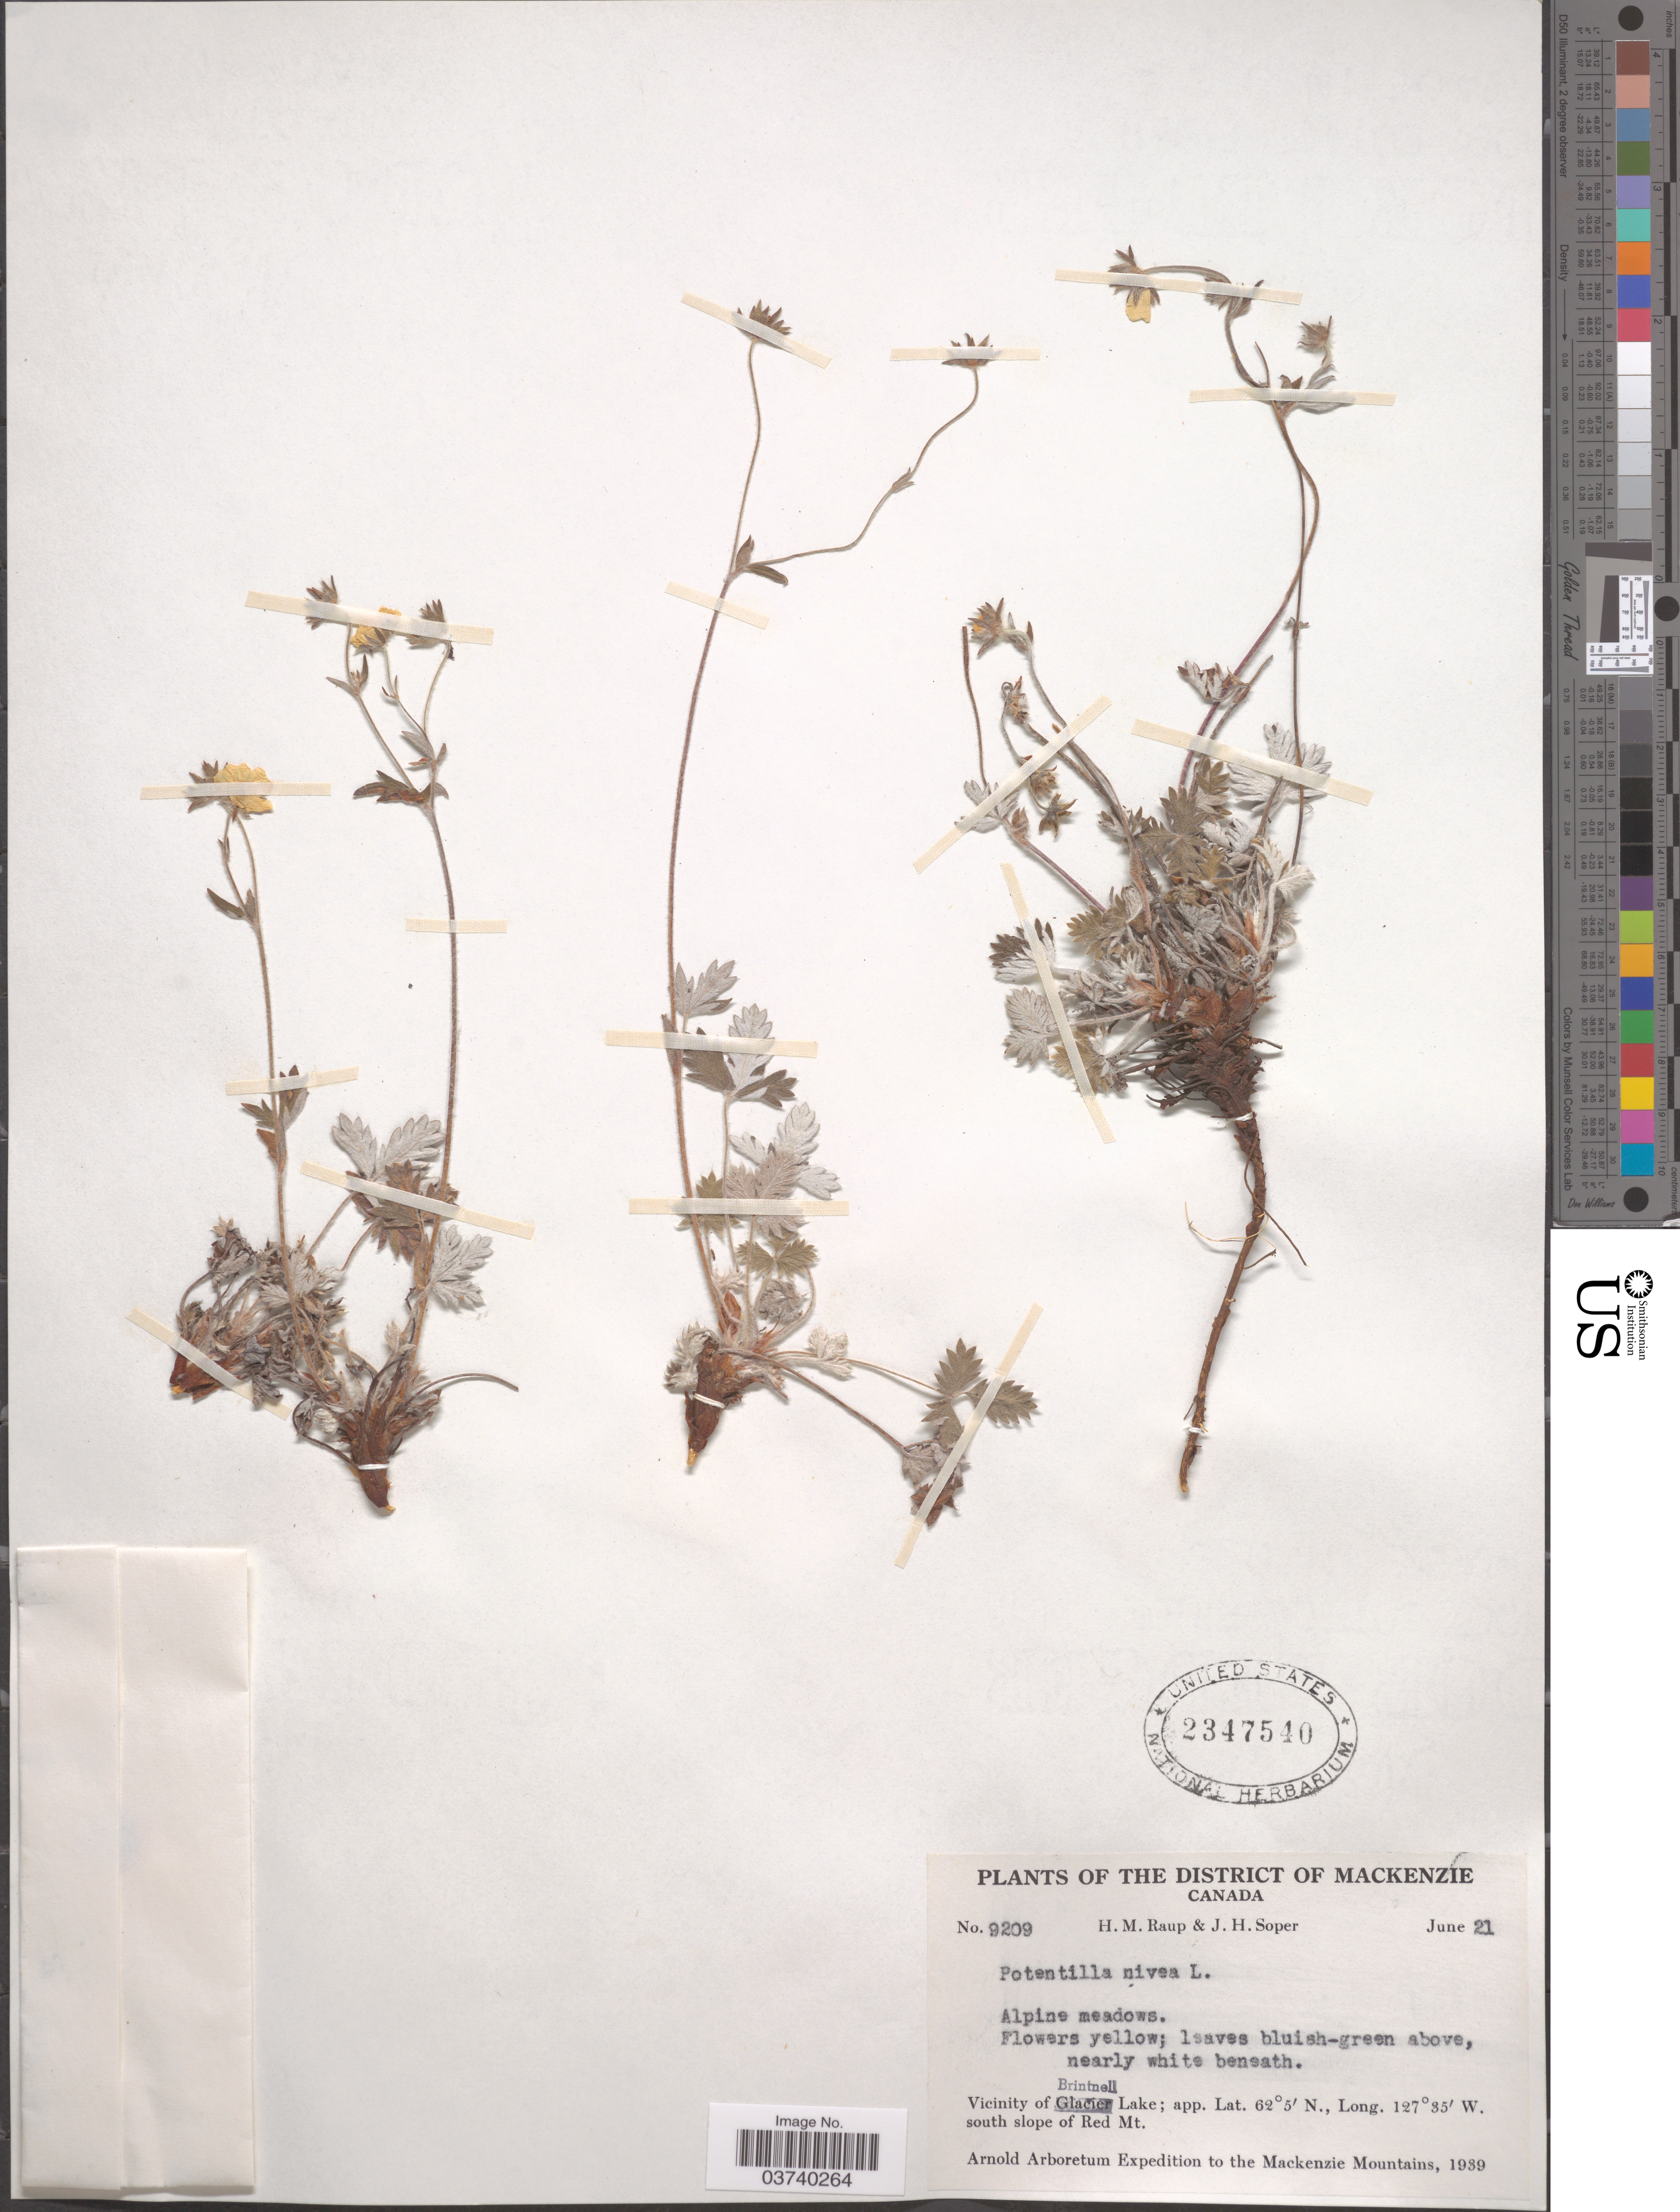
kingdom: Plantae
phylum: Tracheophyta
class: Magnoliopsida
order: Rosales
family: Rosaceae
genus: Potentilla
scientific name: Potentilla nivea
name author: L.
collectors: H. Raup & J. H. Soper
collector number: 9209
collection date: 1939-06-21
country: Canada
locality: The District of Mackenzie. Vicinity of Brintnell Lake. South slope of Red Mt. Mackenzie Mountains.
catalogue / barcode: US 2347540